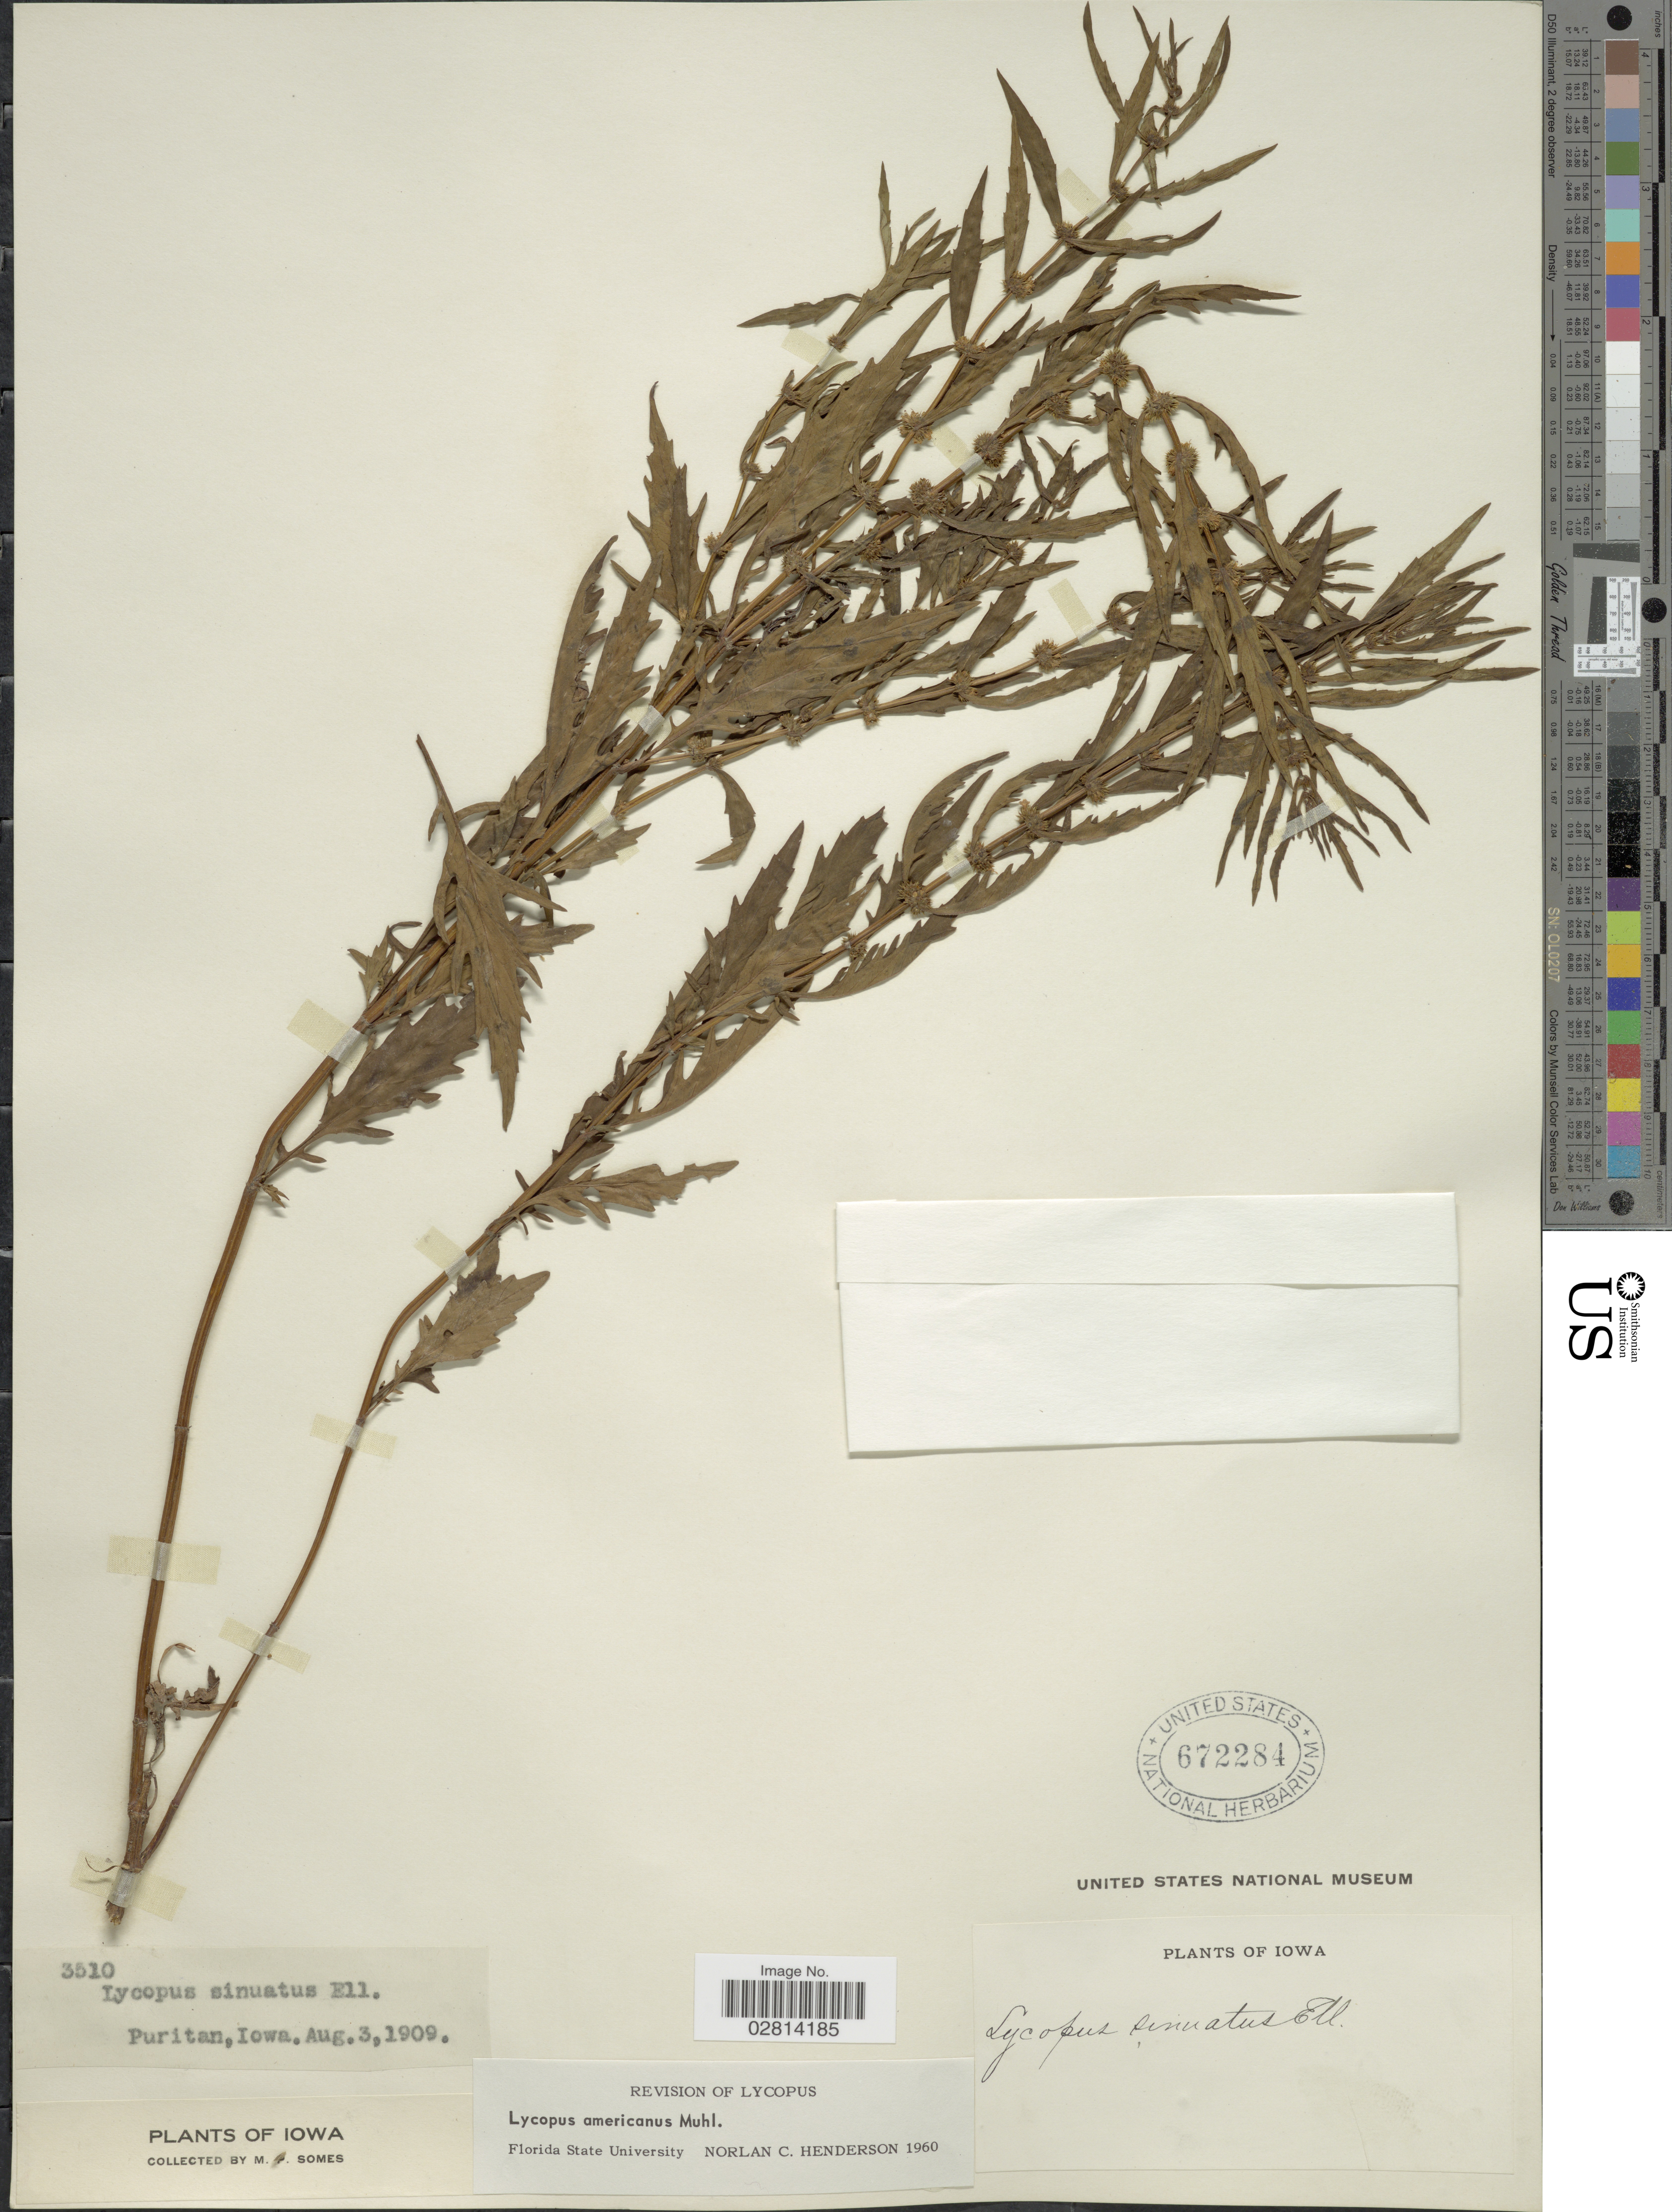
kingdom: Plantae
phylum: Tracheophyta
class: Magnoliopsida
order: Lamiales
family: Lamiaceae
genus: Lycopus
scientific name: Lycopus americanus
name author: Muhl. ex W.P.C. Barton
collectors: M. Somes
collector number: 3510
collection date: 1909-08-03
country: United States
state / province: Iowa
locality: Puritan, Iowa.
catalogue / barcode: US 672284